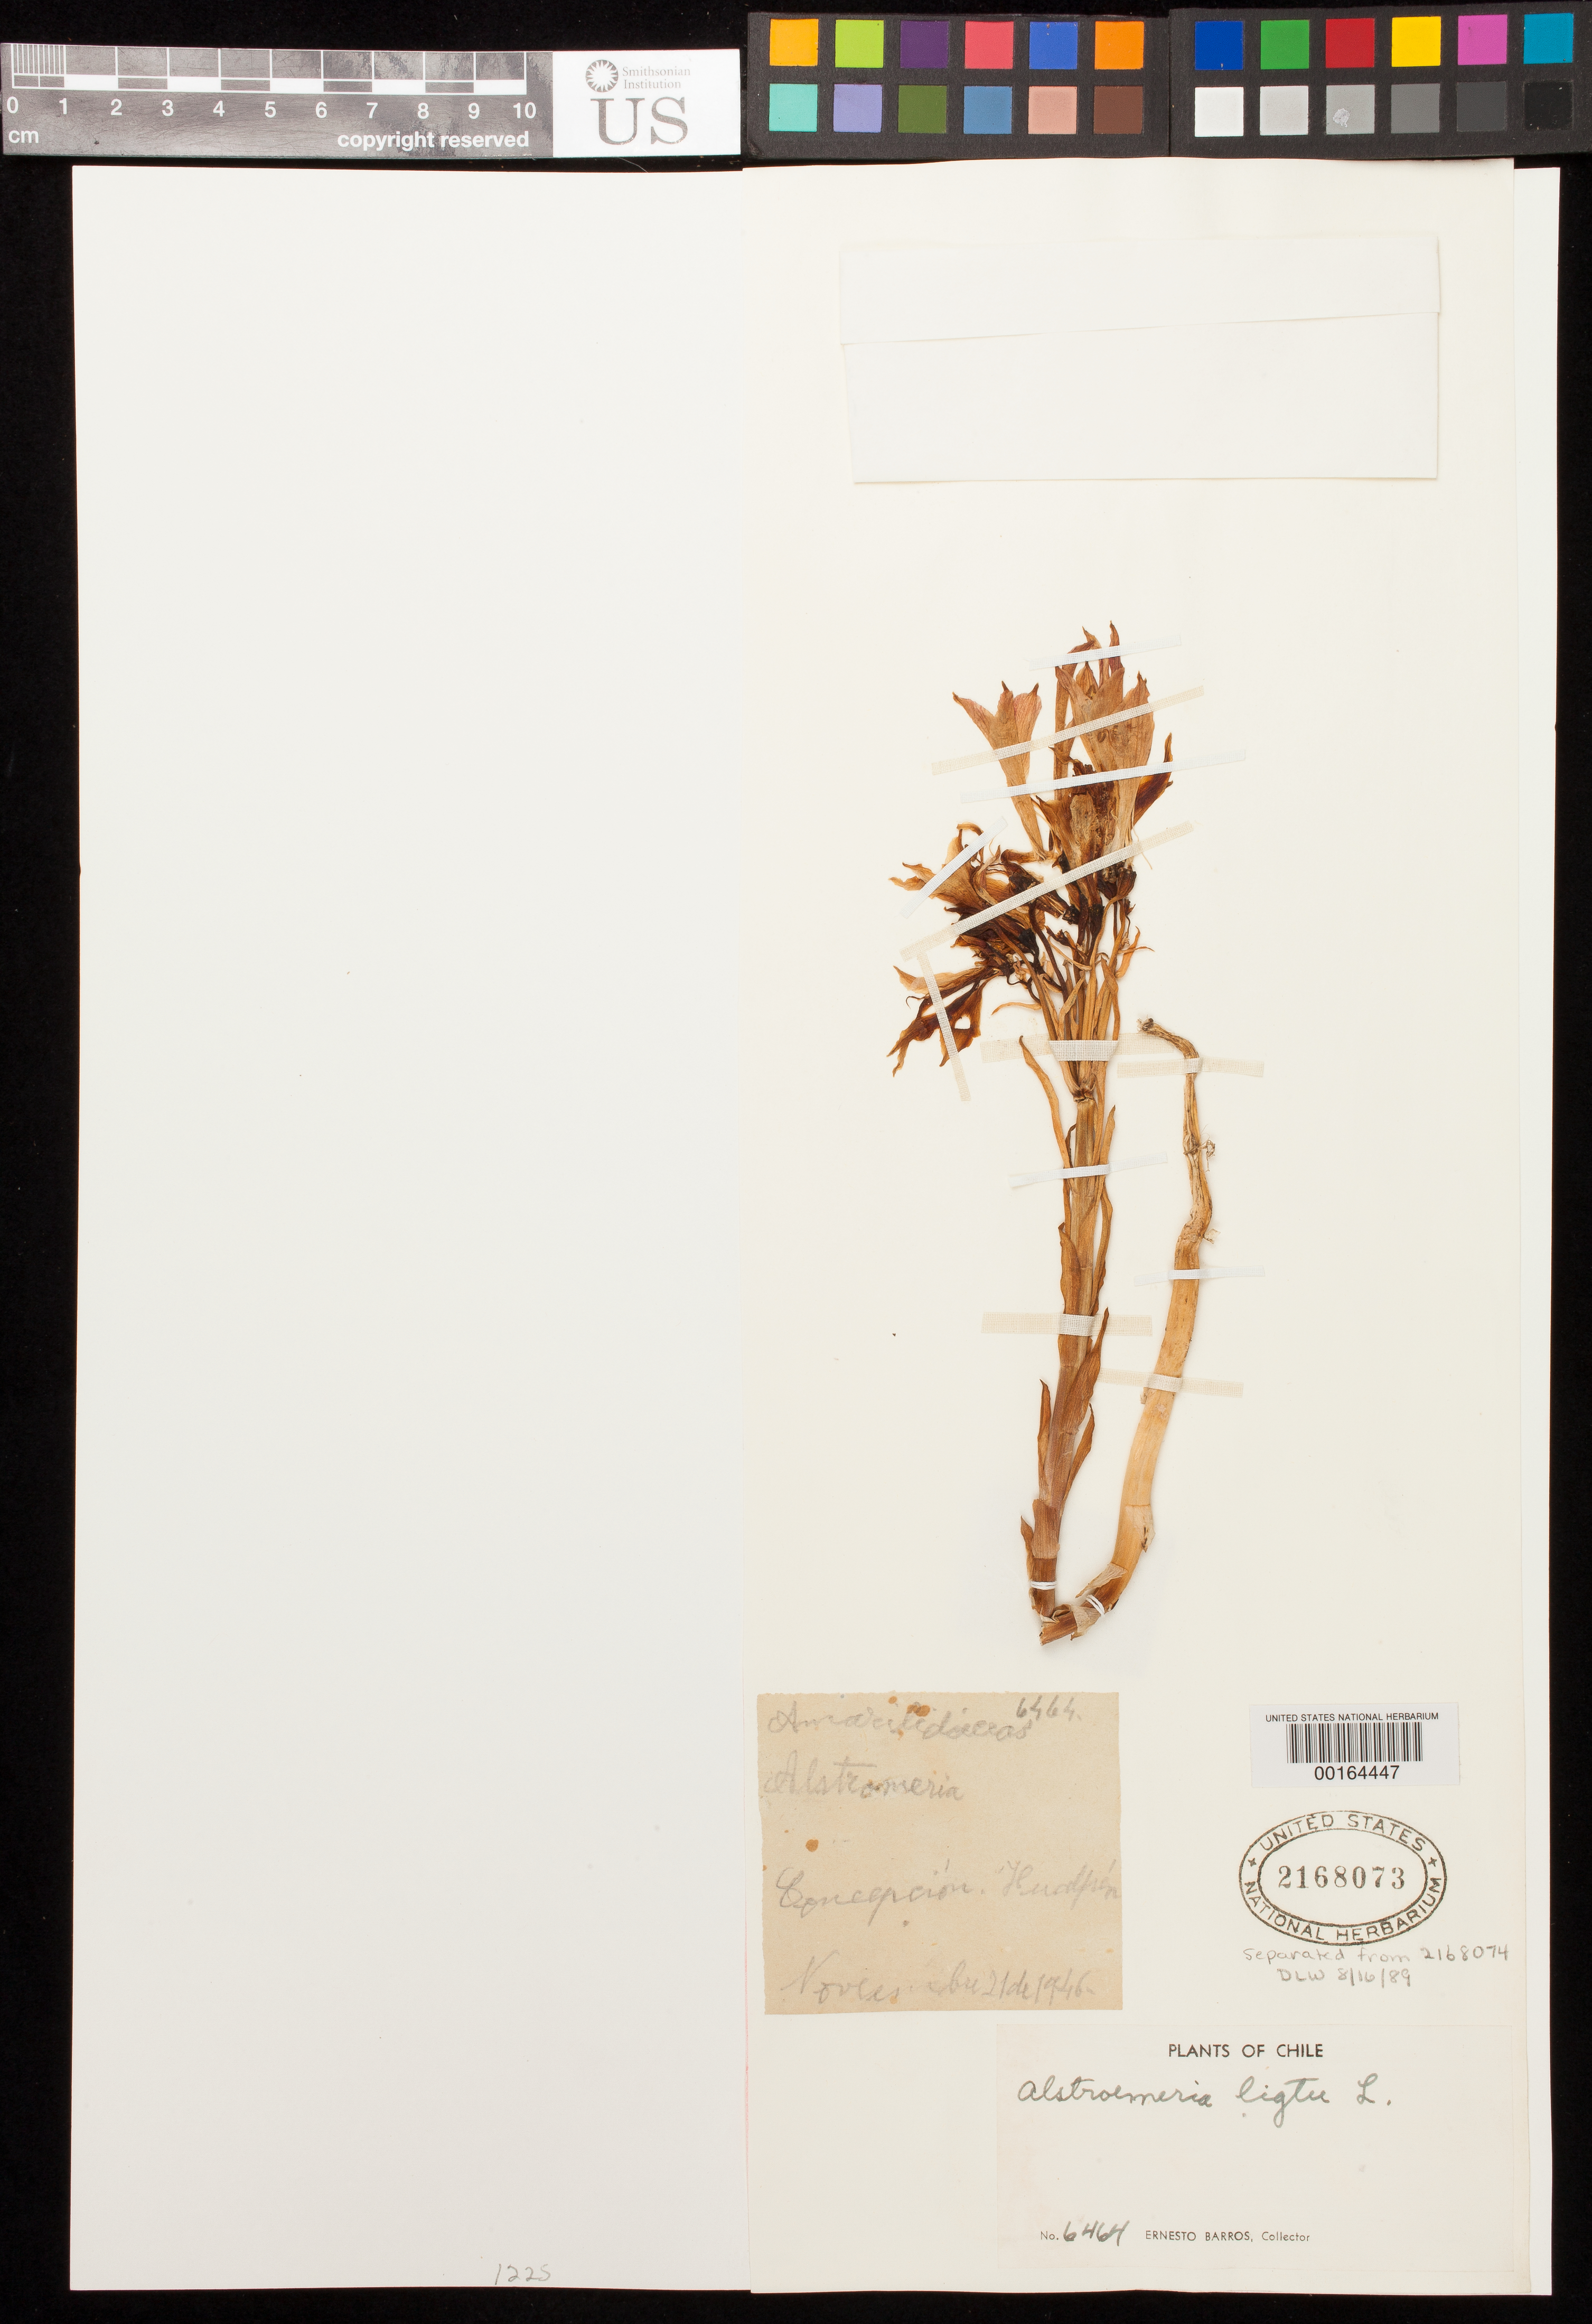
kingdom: Plantae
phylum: Tracheophyta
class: Liliopsida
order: Liliales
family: Alstroemeriaceae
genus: Alstroemeria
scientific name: Alstroemeria ligtu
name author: L.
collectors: E. Barros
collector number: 6464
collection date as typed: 21 Nov 1946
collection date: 1946-11-21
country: Chile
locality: Concepcion; hualpen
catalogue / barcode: US 2168073